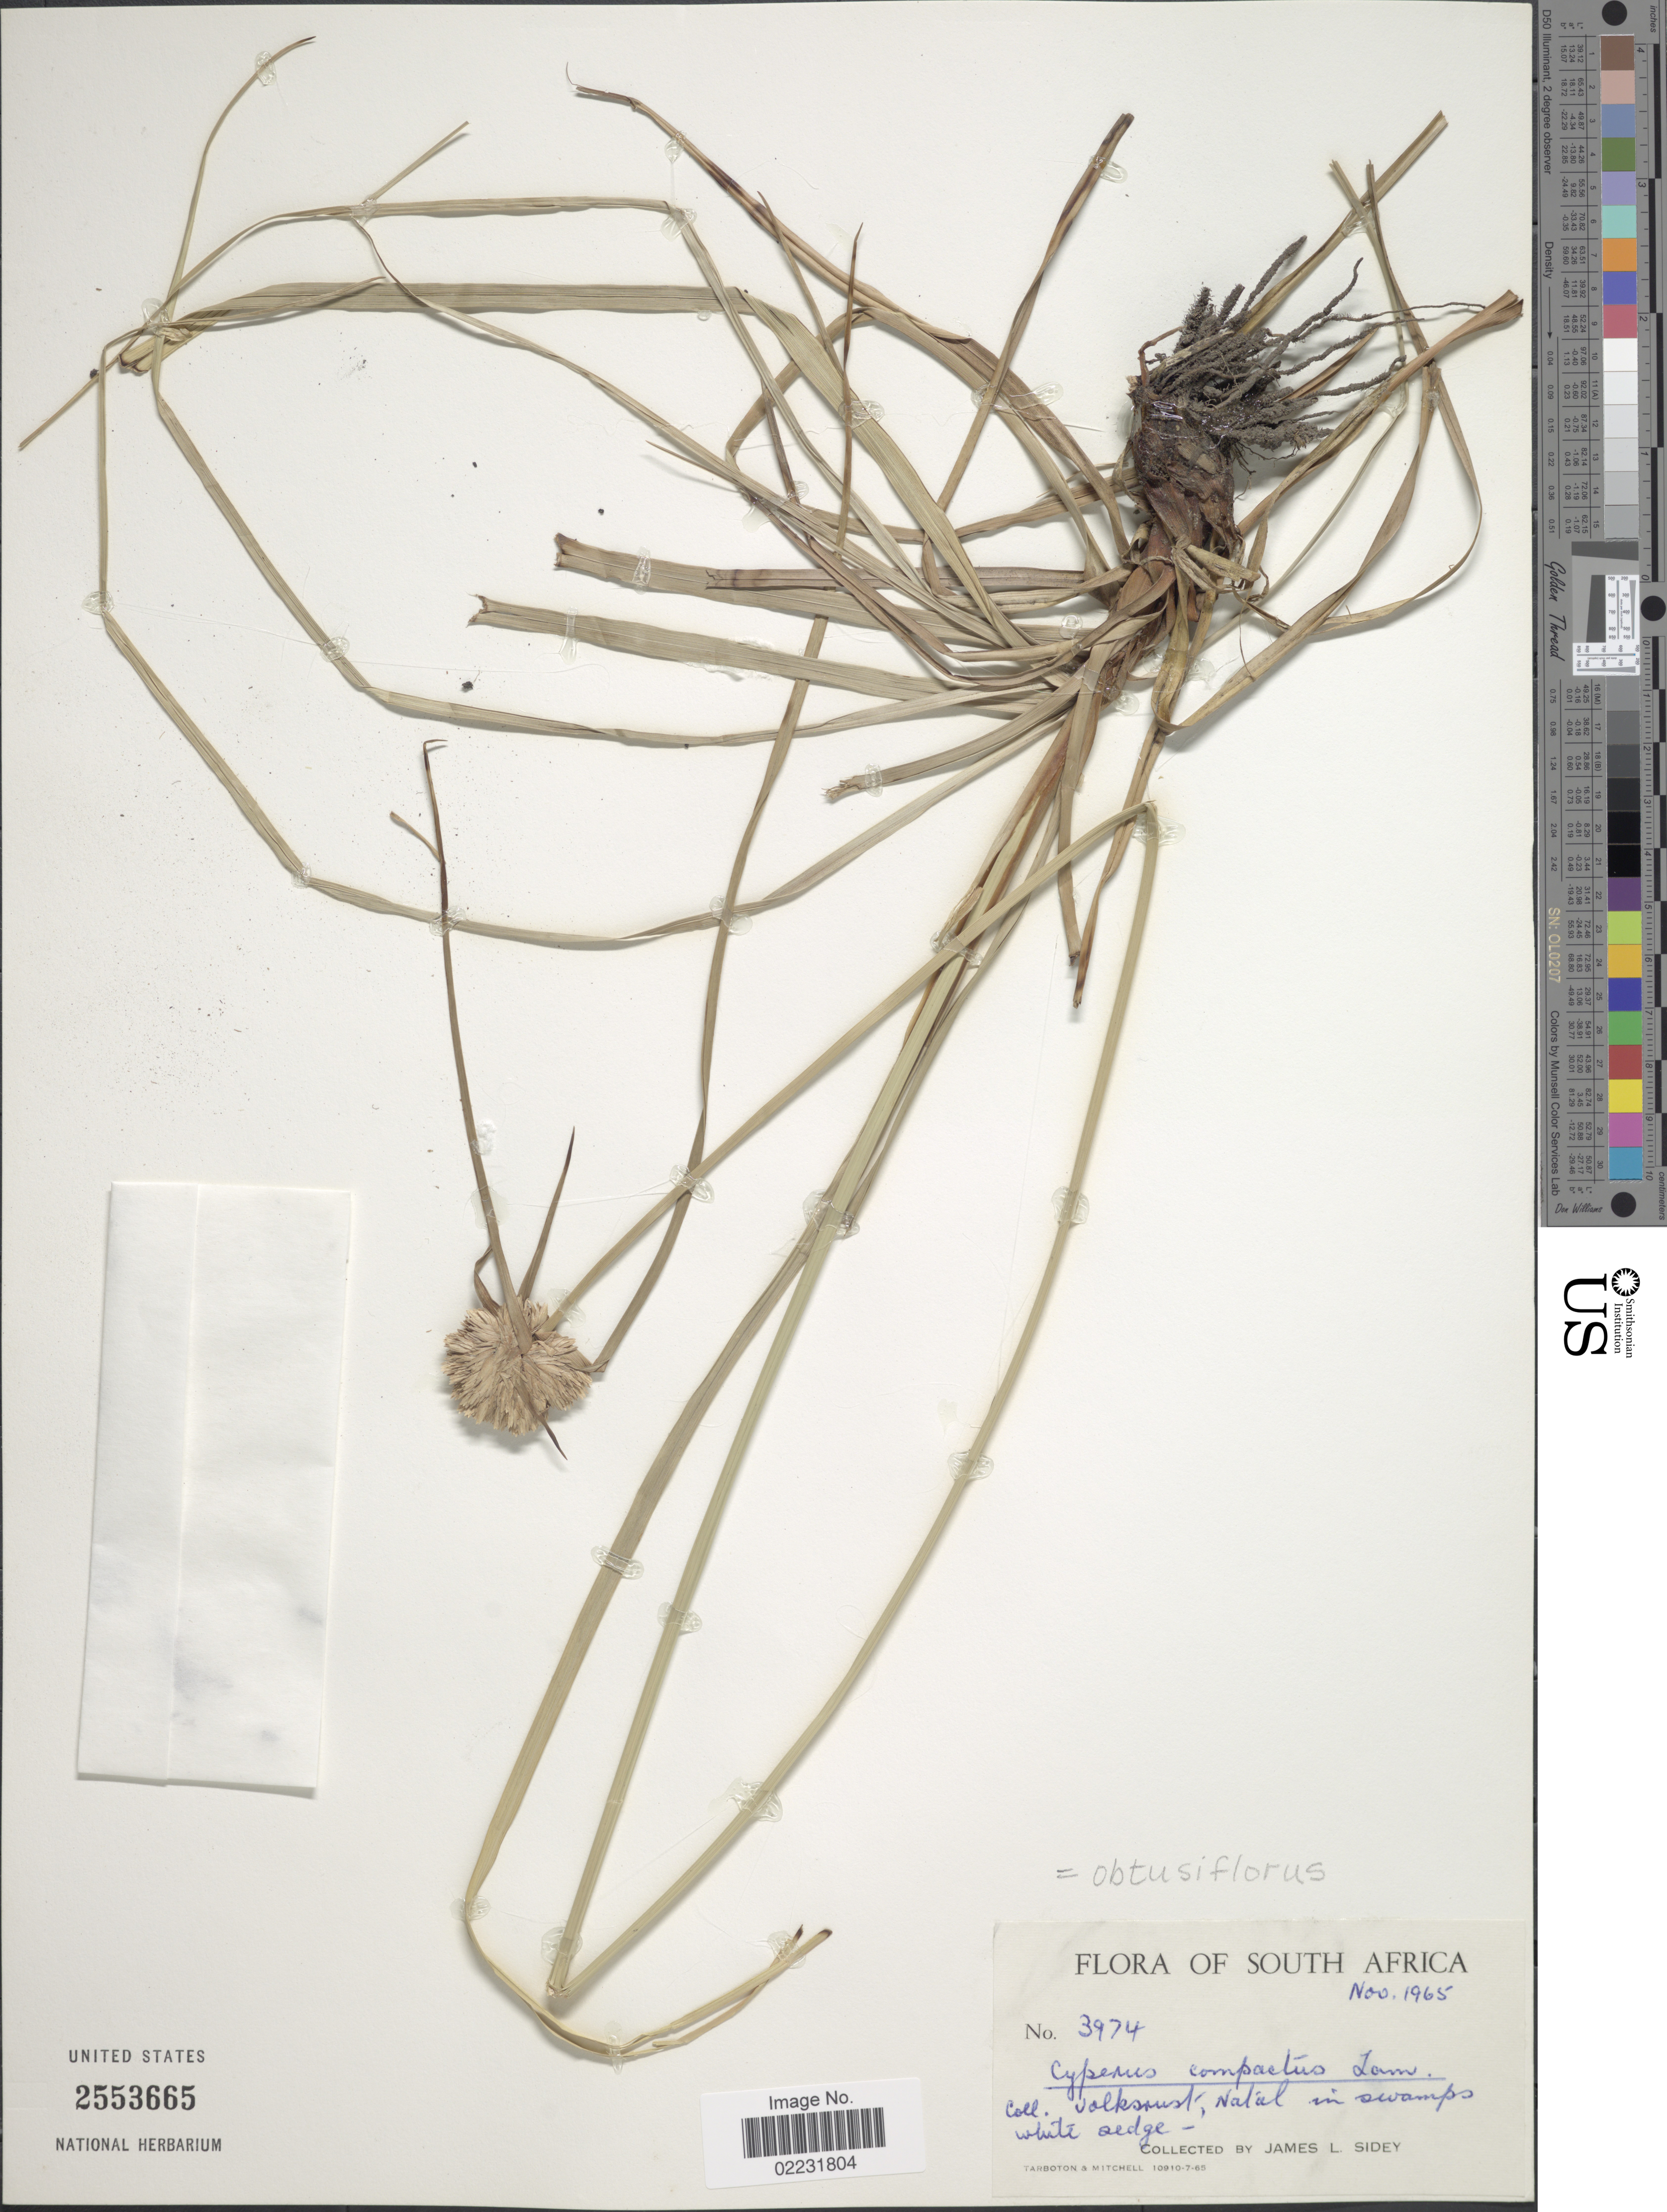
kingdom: Plantae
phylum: Tracheophyta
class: Liliopsida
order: Poales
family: Cyperaceae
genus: Cyperus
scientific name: Cyperus obtusiflorus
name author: Vahl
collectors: J. L. Sidey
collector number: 3974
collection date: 1965-11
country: South Africa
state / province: KwaZulu-Natal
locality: Volksrust, Natal in swamps white edge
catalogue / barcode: US 2553665